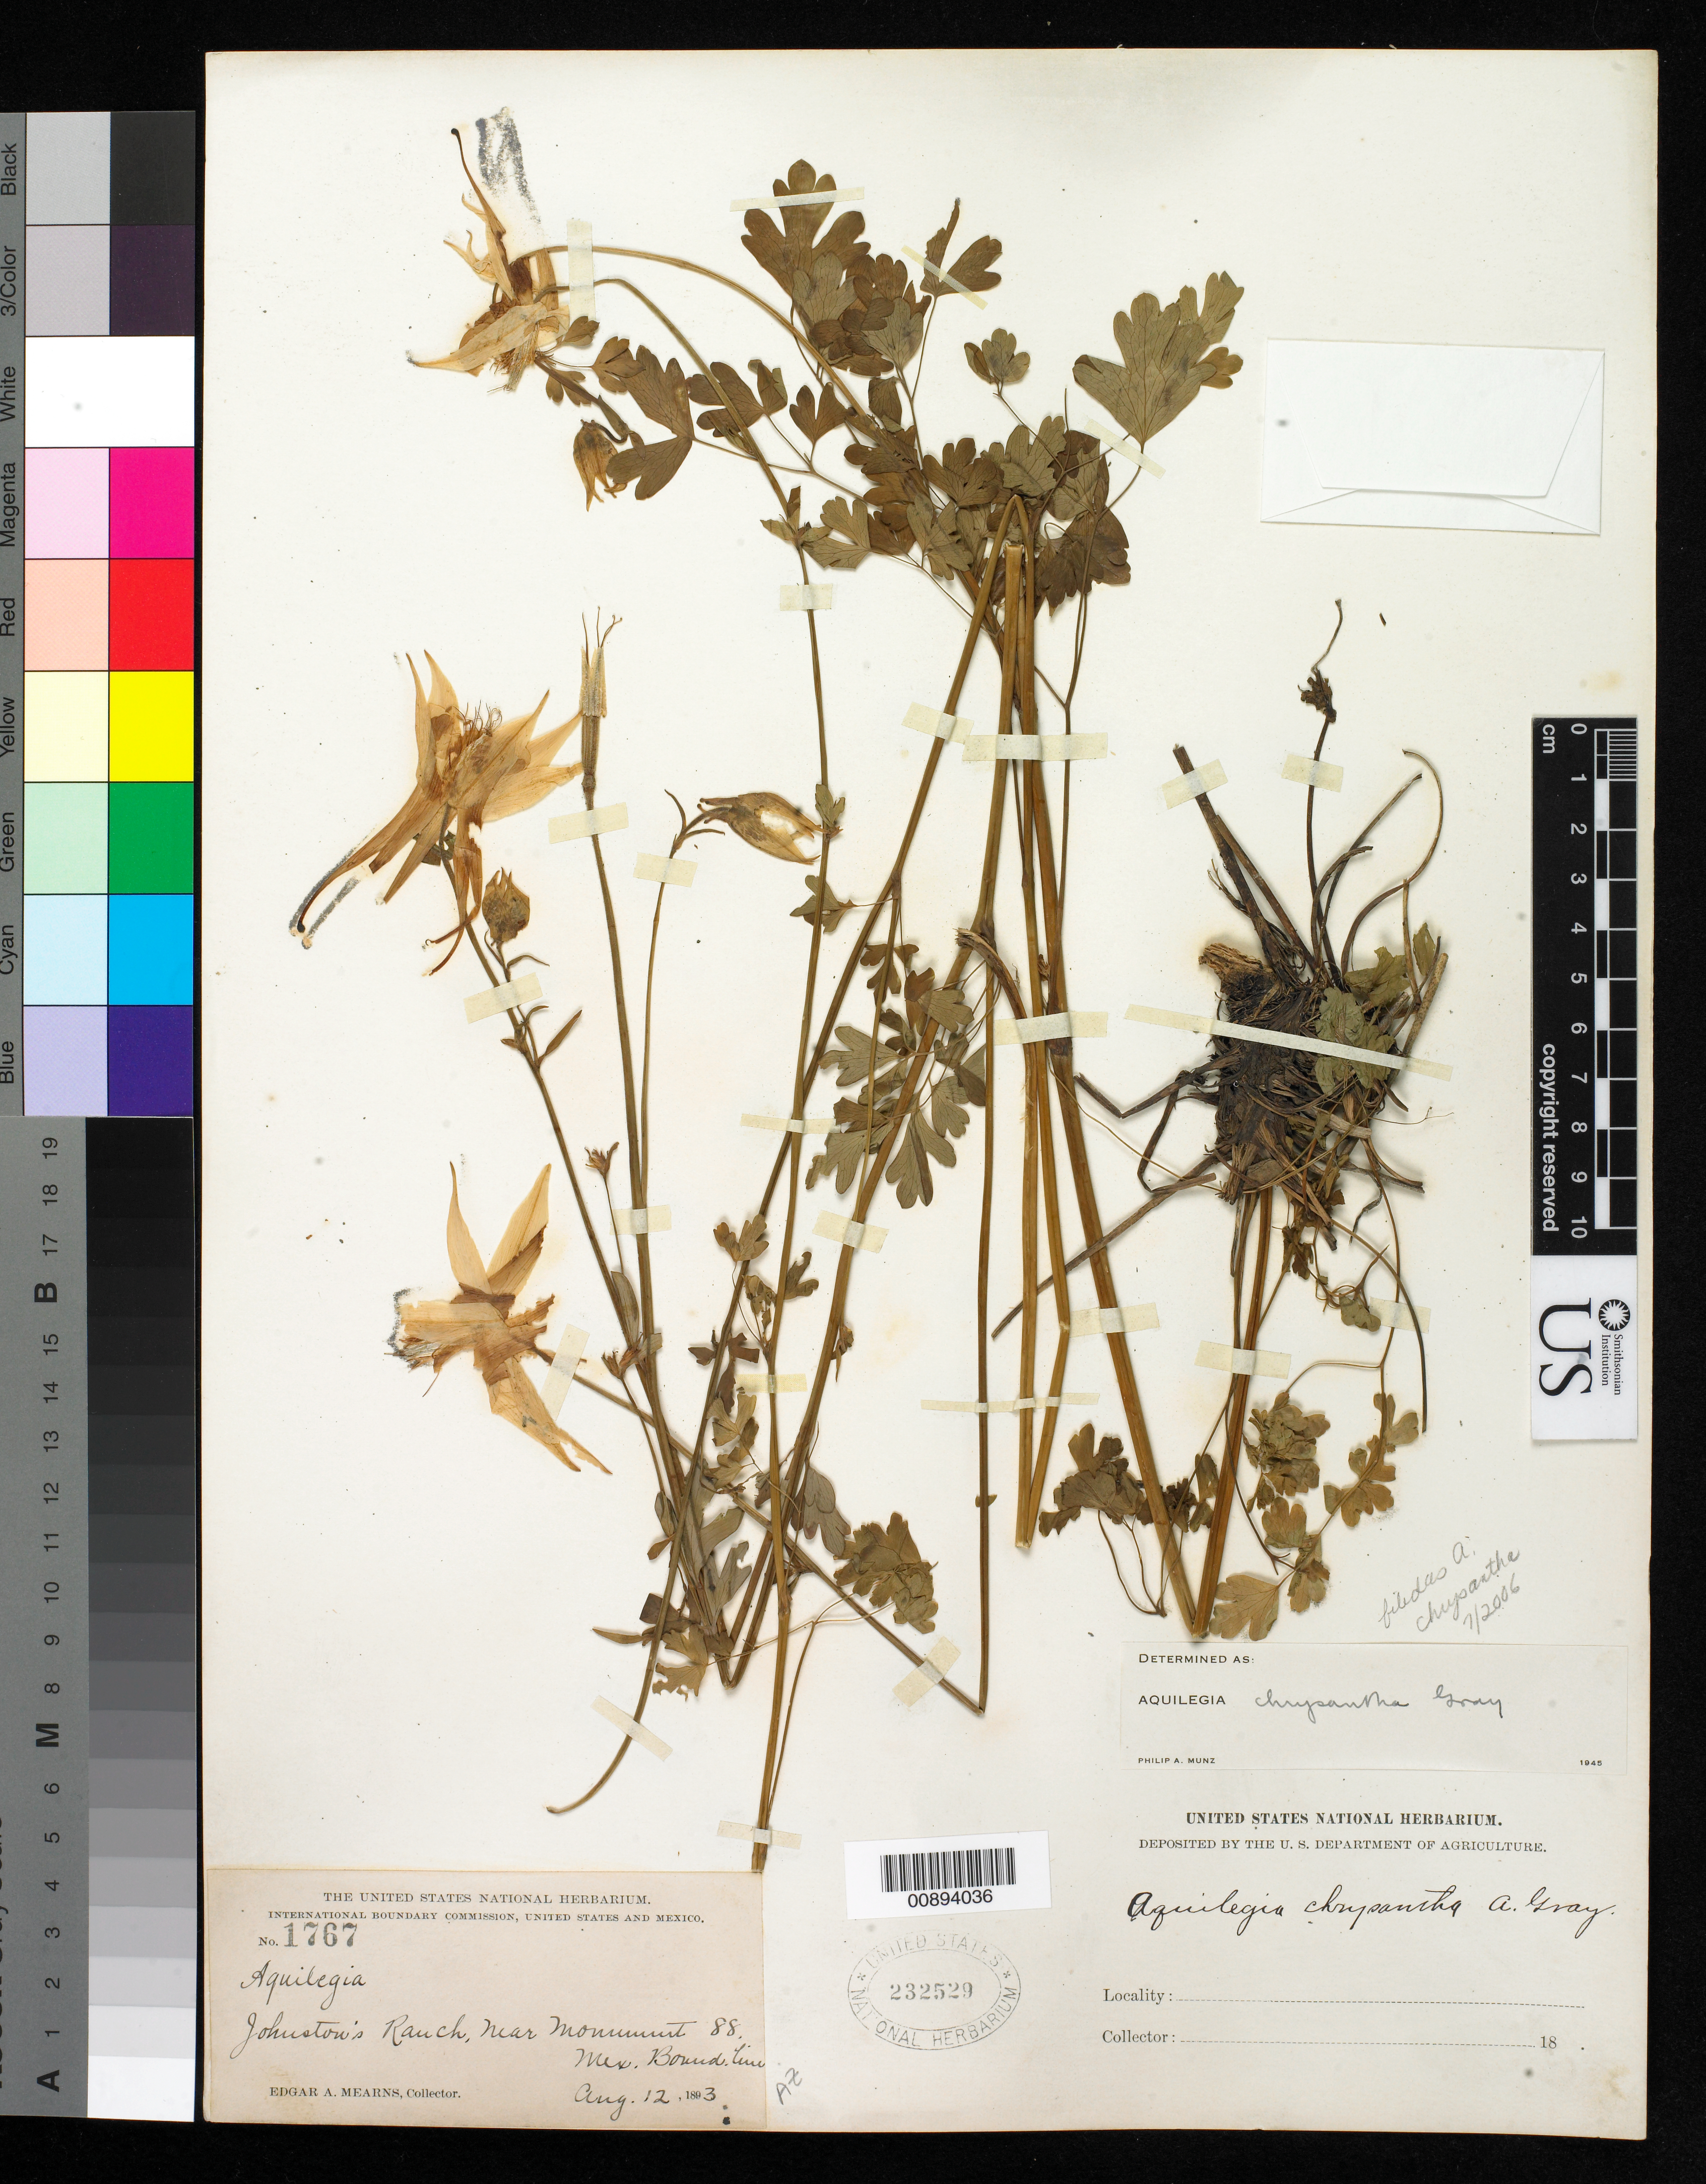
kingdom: Plantae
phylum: Tracheophyta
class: Magnoliopsida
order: Ranunculales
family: Ranunculaceae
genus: Aquilegia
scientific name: Aquilegia chrysantha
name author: A. Gray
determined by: Munz, Philip A.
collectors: E. A. Mearns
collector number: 1767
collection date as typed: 12 Aug 1893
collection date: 1893-08-12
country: United States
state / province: Arizona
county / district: Cochise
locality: Johnston's Ranch, near Monument 88. Mexican Boundary Line.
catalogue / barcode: US 232529